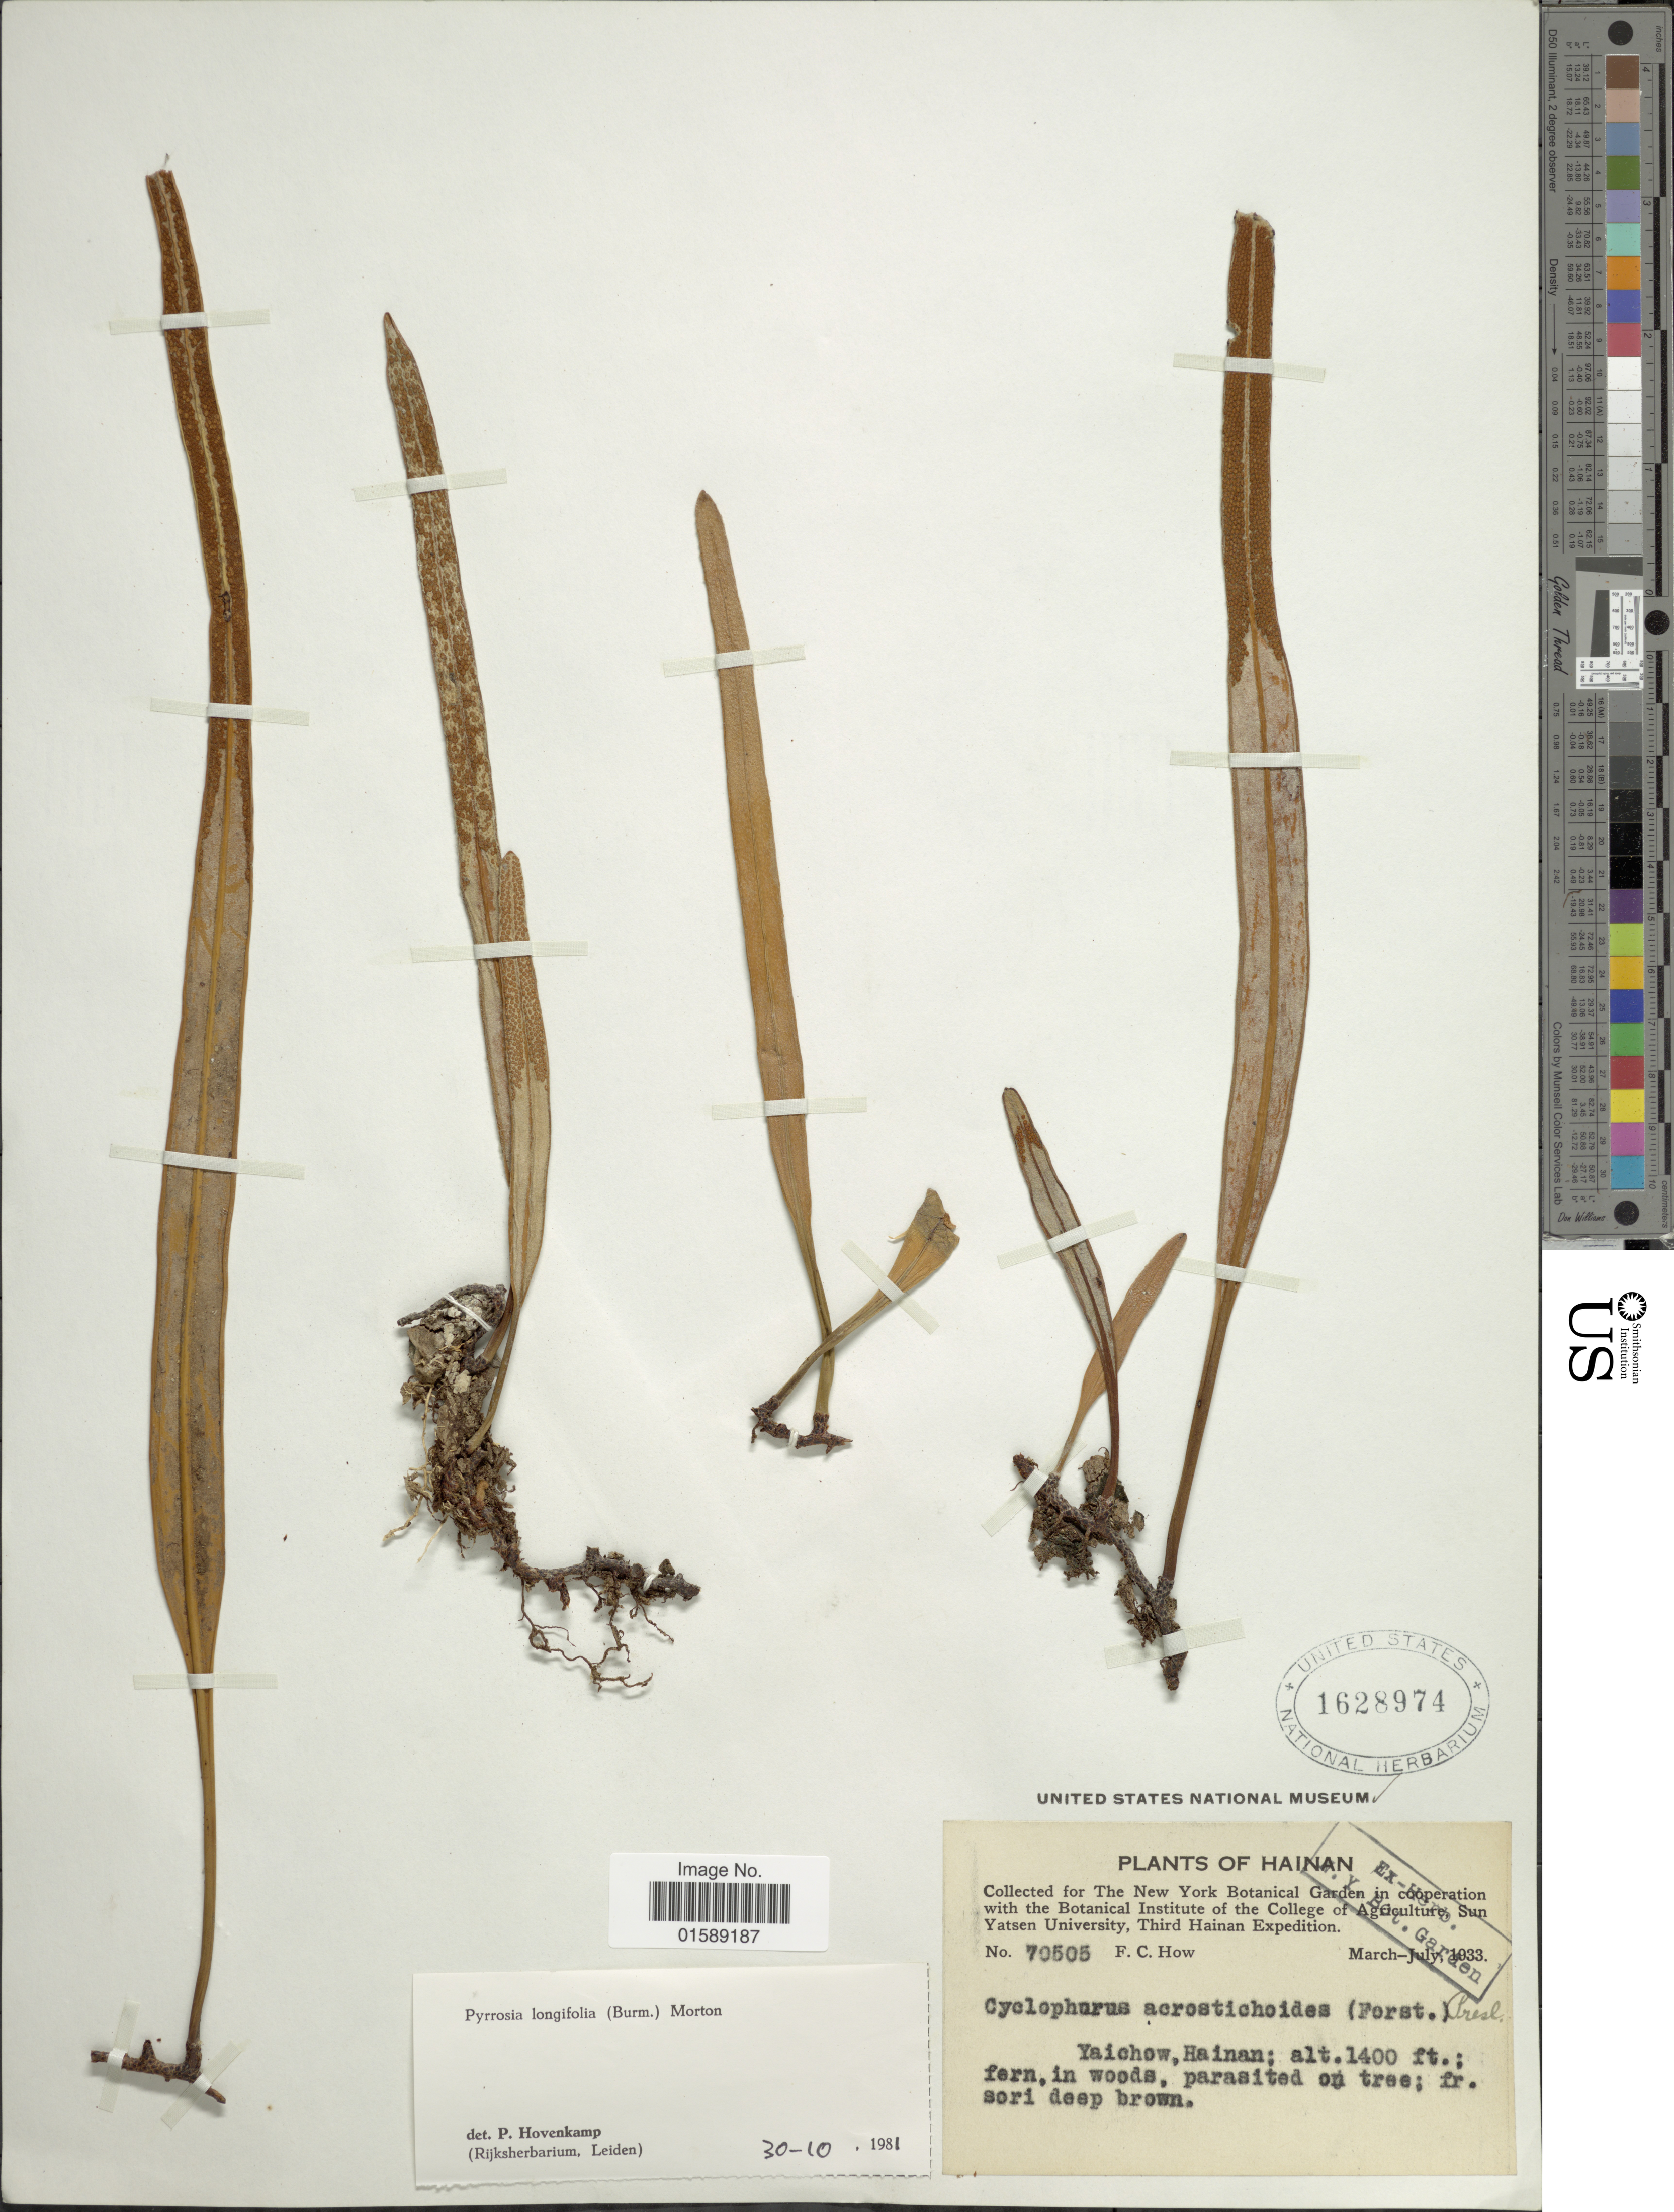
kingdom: Plantae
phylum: Tracheophyta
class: Polypodiopsida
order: Polypodiales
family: Polypodiaceae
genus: Pyrrosia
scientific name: Pyrrosia longifolia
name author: (Burm. f.) C.V. Morton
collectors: F. C. How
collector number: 70505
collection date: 1933-03/1933-07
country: China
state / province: Hainan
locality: Yaichow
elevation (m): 427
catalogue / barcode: US 1628974